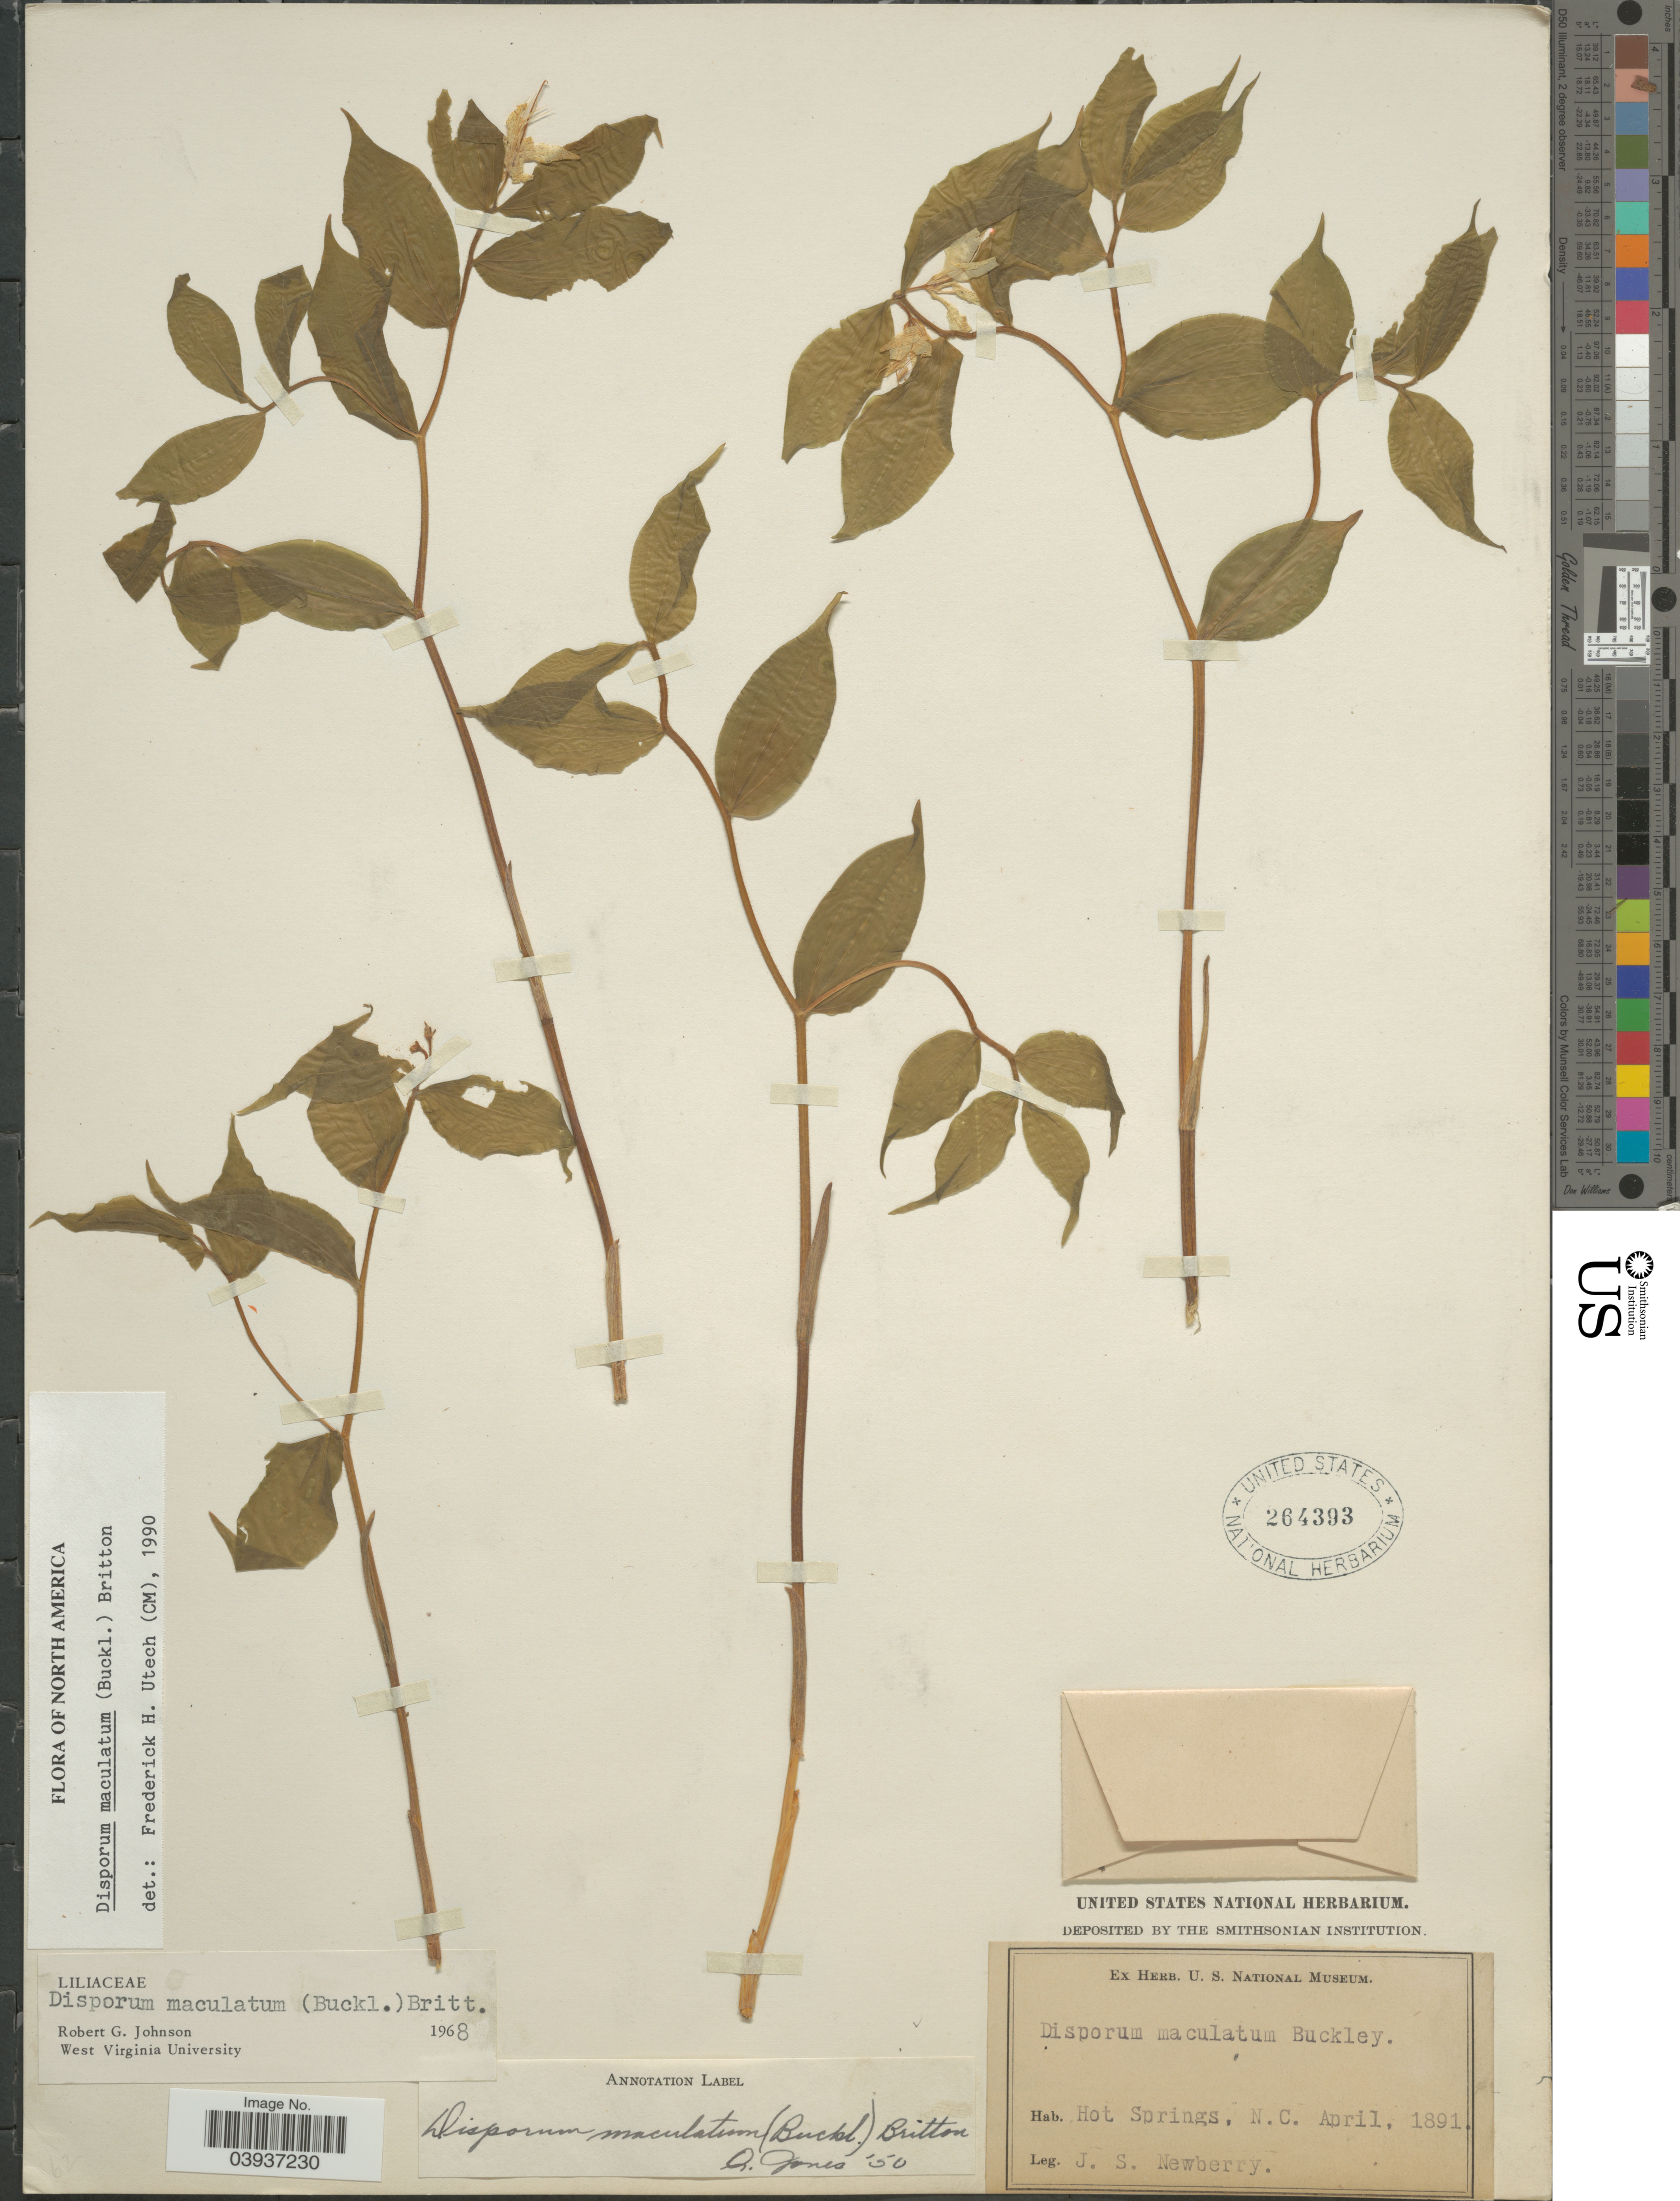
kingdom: Plantae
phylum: Tracheophyta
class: Liliopsida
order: Liliales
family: Colchicaceae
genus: Disporum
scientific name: Disporum maculatum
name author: (Buckley) Britton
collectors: J. S. Newberry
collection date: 1891-04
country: United States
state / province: North Carolina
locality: Hot Springs.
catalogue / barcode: US 264393